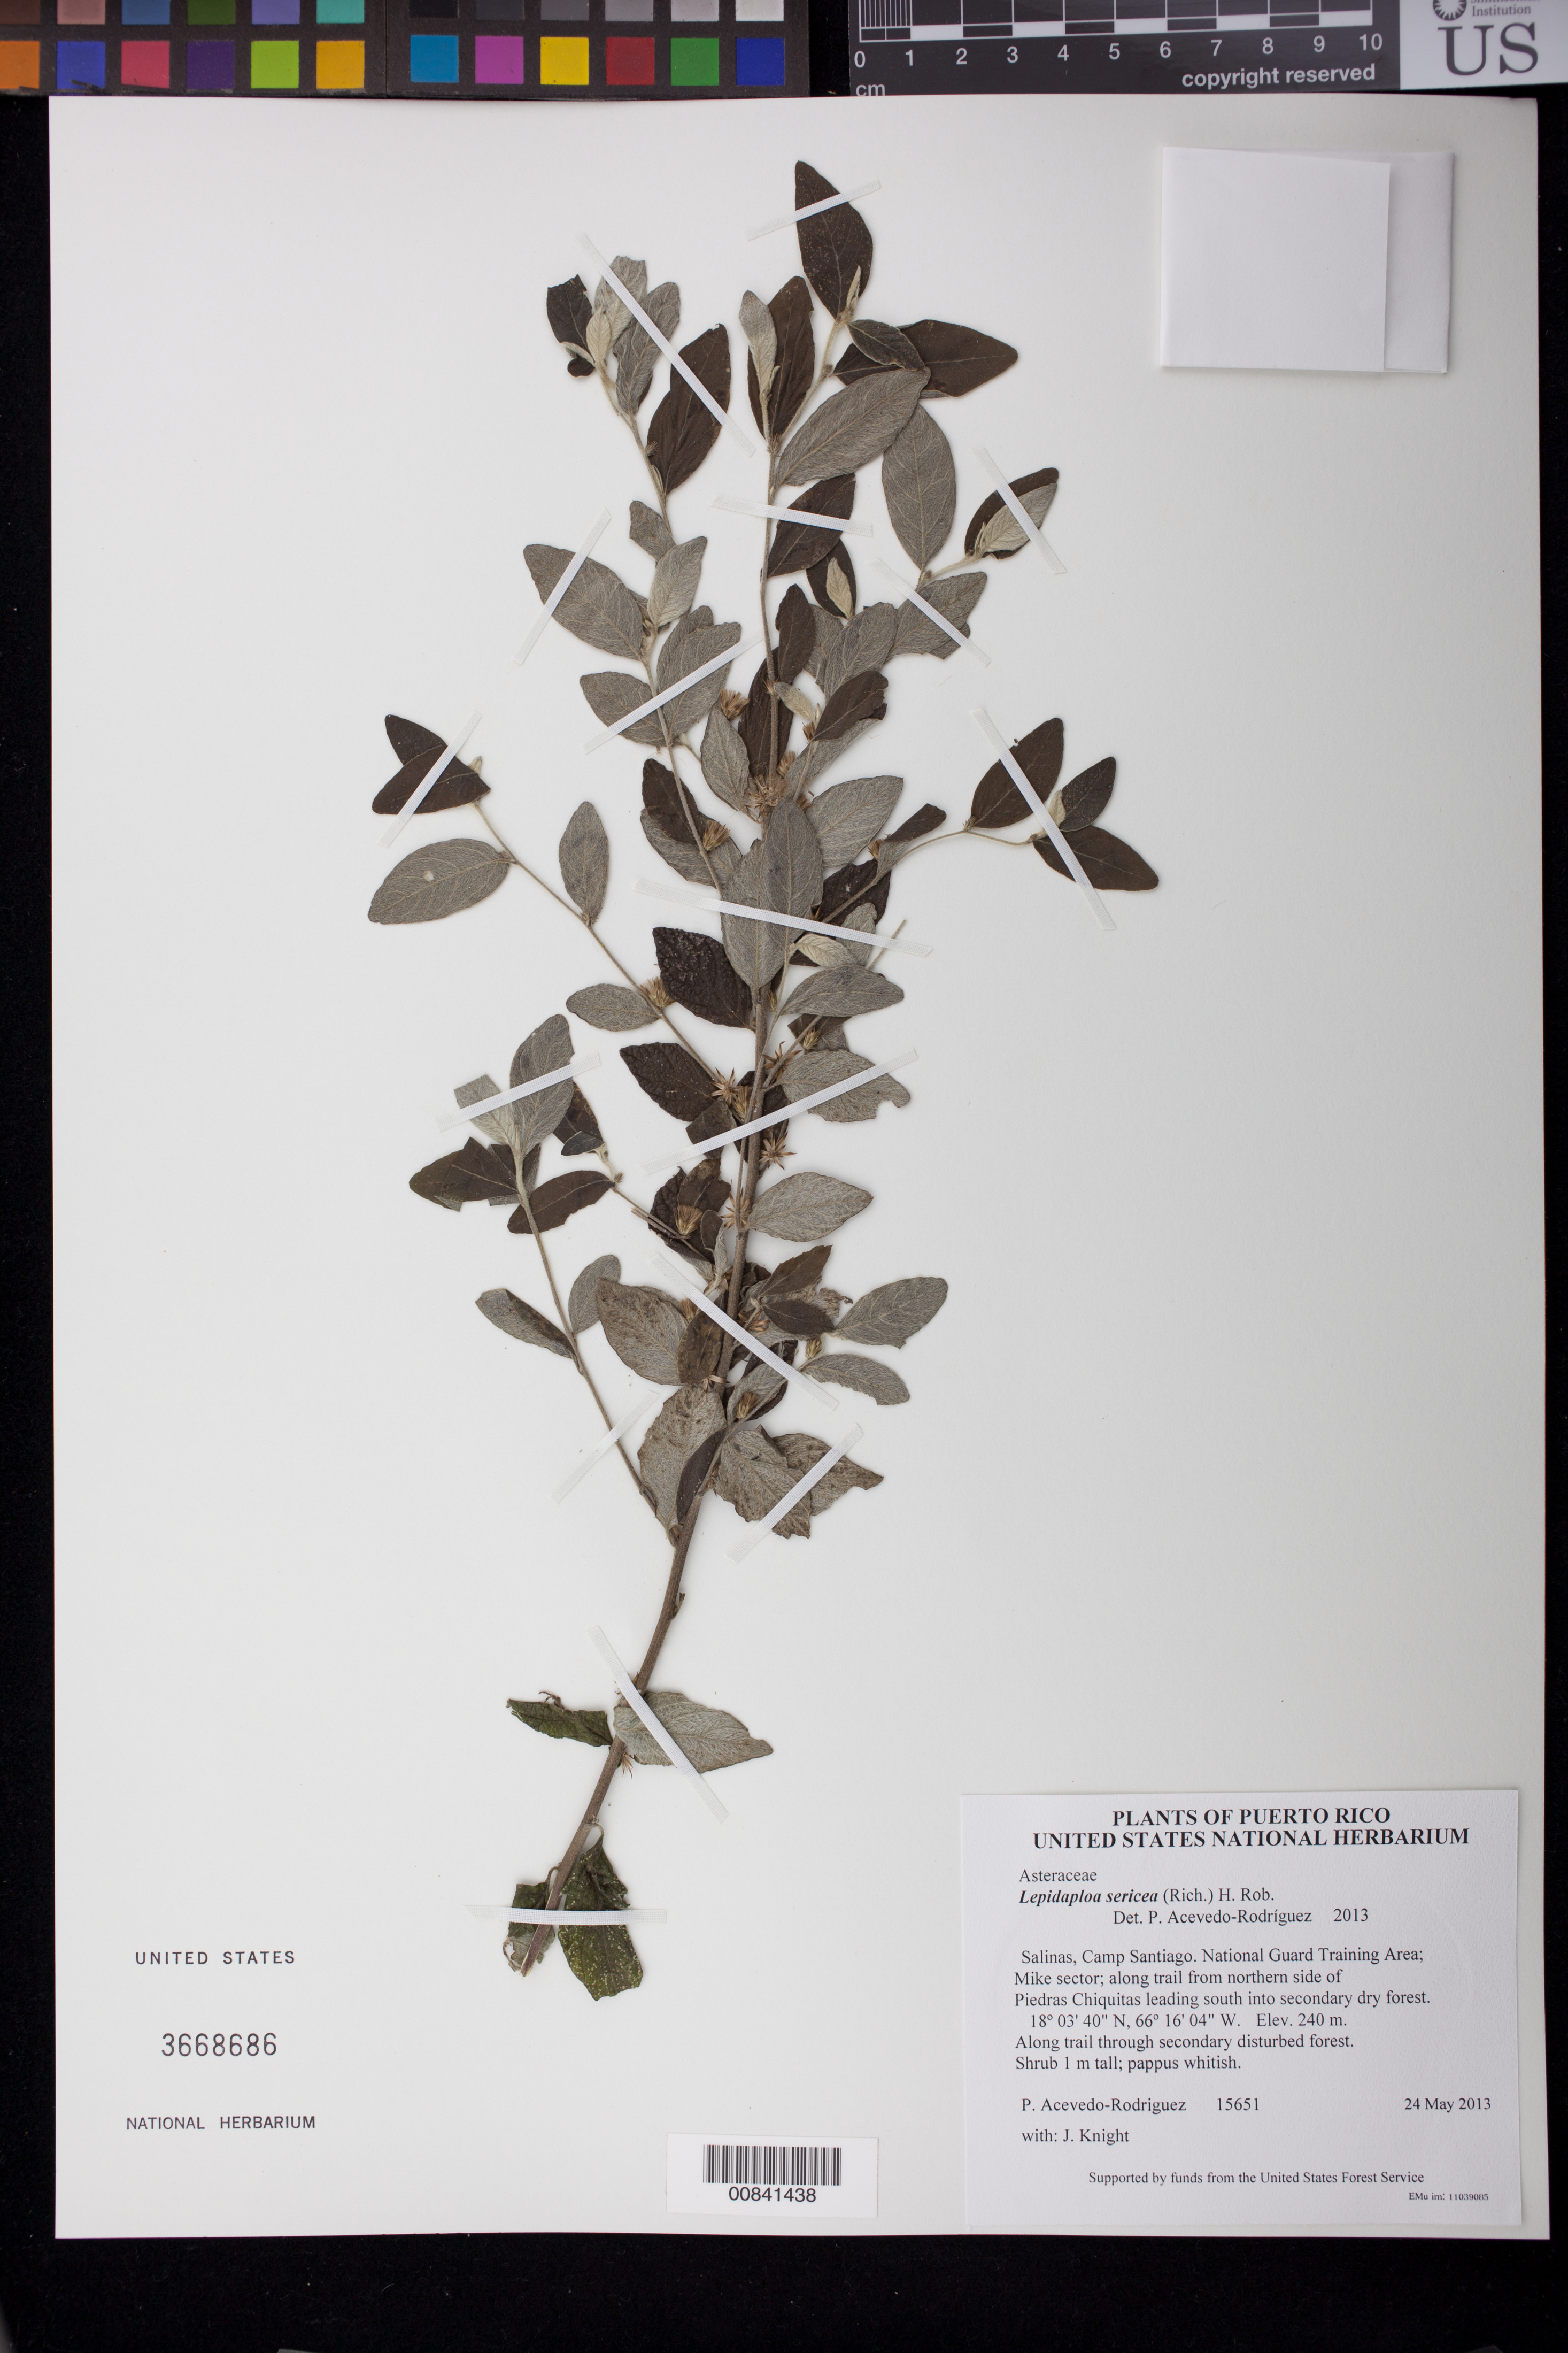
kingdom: Plantae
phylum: Tracheophyta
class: Magnoliopsida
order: Asterales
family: Asteraceae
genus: Lepidaploa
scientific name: Lepidaploa sericea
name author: (Rich.) H. Rob.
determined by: Acevedo-Rodríguez, P., (BOT), Smithsonian Institution - National Museum of Natural History (UNITED STATES)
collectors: P. Acevedo-Rodr. & J. Knight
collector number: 15651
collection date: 2013-05-24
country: Puerto Rico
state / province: Salinas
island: Puerto Rico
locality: Camp Santiago. National Guard Training Area; Mike sector; along trail from northern side of Piedras Chiquitas leading south into secondary dry forest.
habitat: Along trail through secondary disturbed forest.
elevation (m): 240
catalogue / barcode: US 3668686